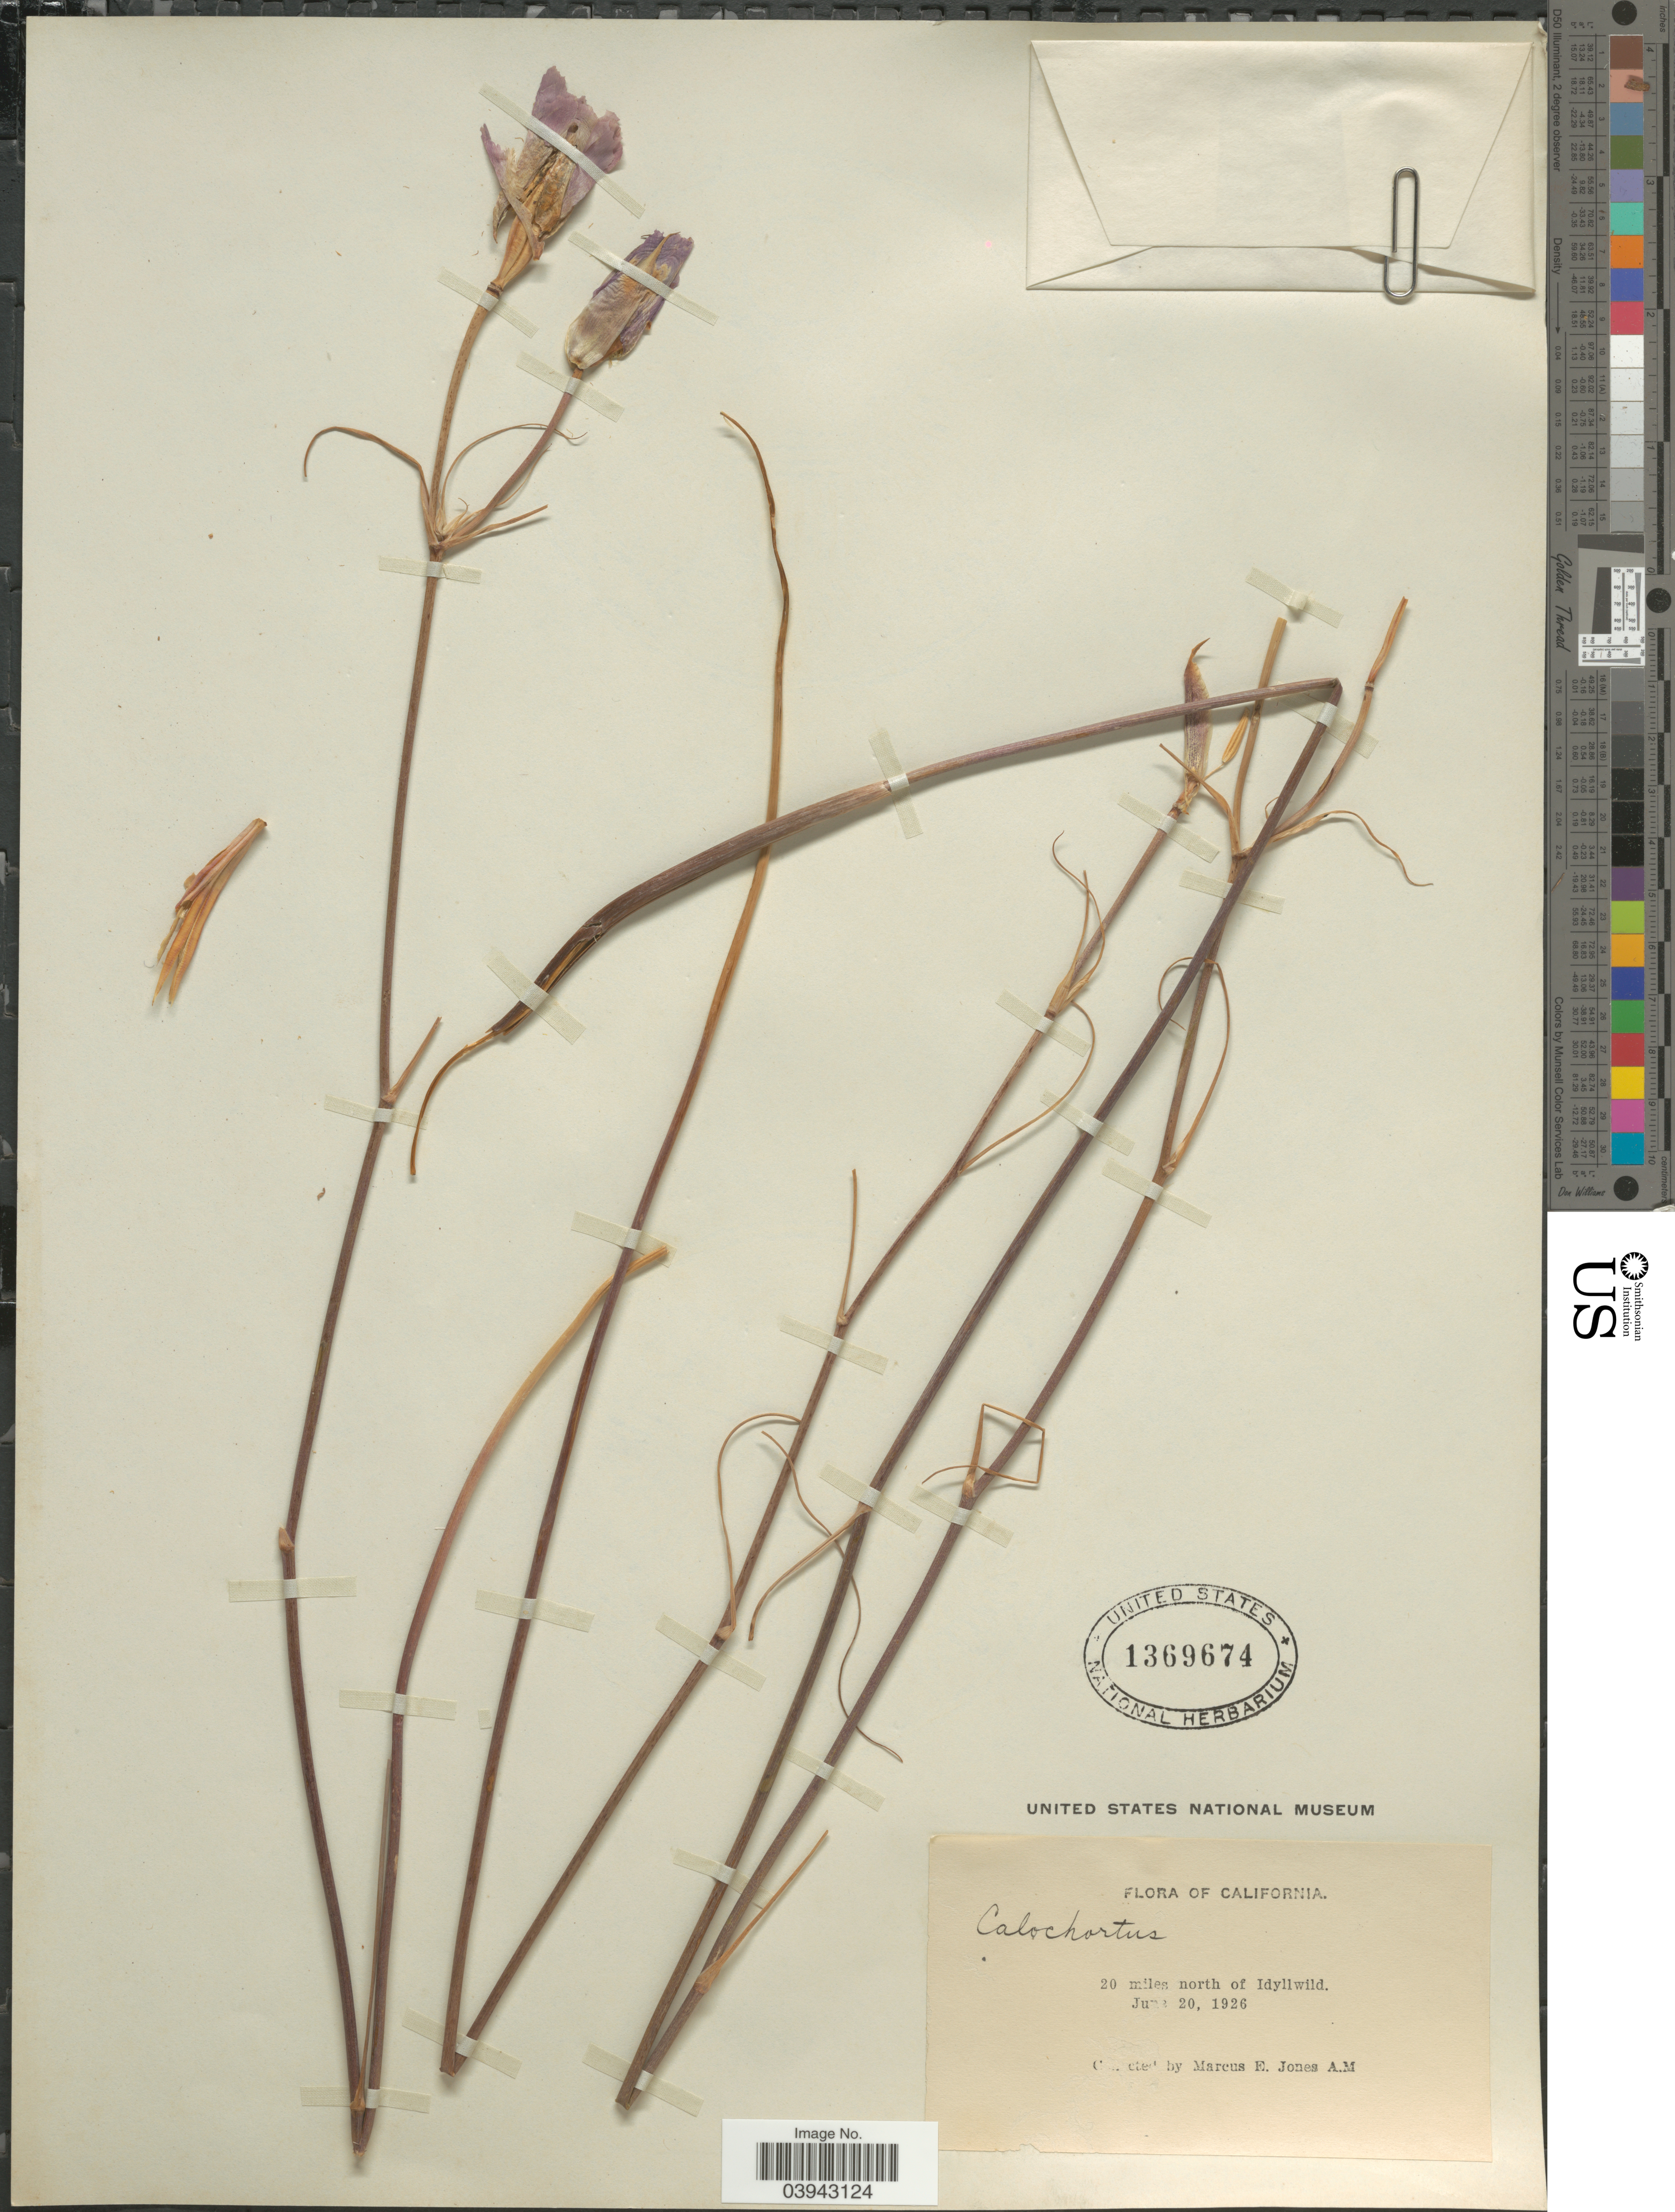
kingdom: Plantae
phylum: Tracheophyta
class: Liliopsida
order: Liliales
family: Liliaceae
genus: Calochortus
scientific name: Calochortus sp.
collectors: M. E. Jones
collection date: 1926-06-20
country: United States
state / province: California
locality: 20 miles north of Idyllwild.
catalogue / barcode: US 1369674